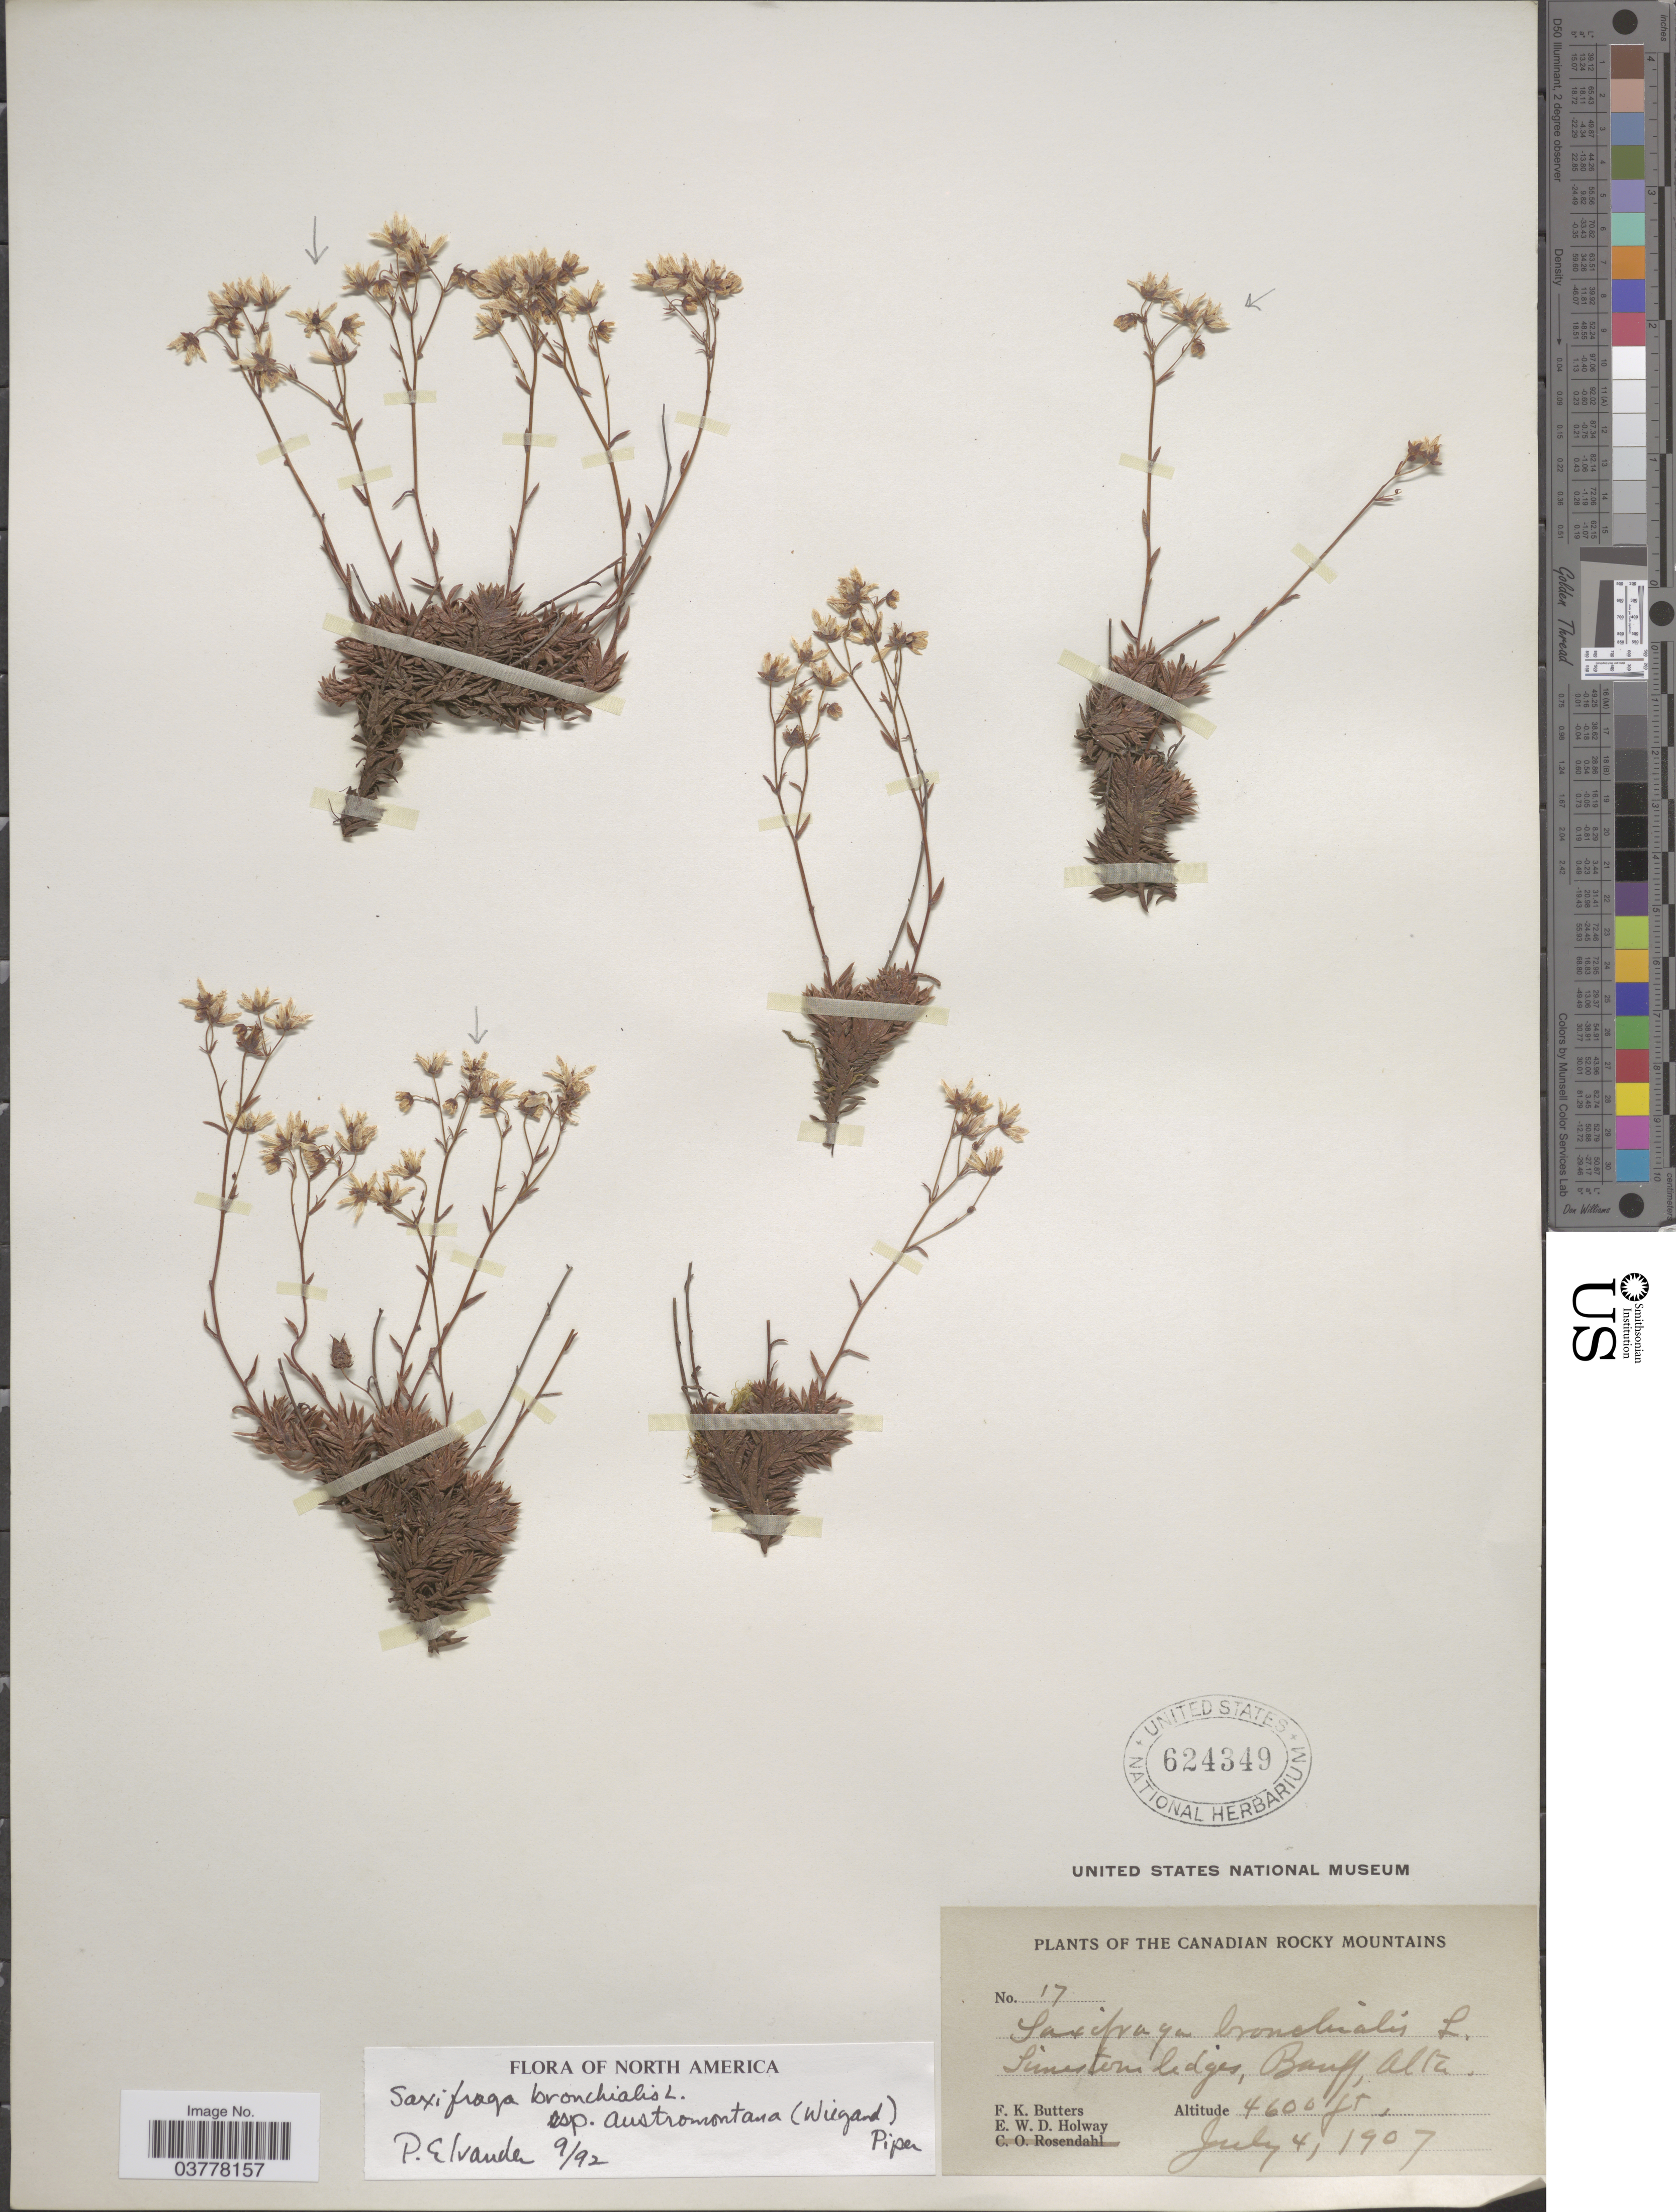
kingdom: Plantae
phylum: Tracheophyta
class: Magnoliopsida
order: Saxifragales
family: Saxifragaceae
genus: Saxifraga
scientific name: Saxifraga bronchialis subsp. austromontana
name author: (Wiegand) Piper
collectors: F. K. Butters & E. W. D. Holway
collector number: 17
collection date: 1907-07-04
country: Canada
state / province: Alberta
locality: The Canadian Rocky Mountains. Limestone ridges, Banff, Alberta.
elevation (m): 1402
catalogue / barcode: US 624349